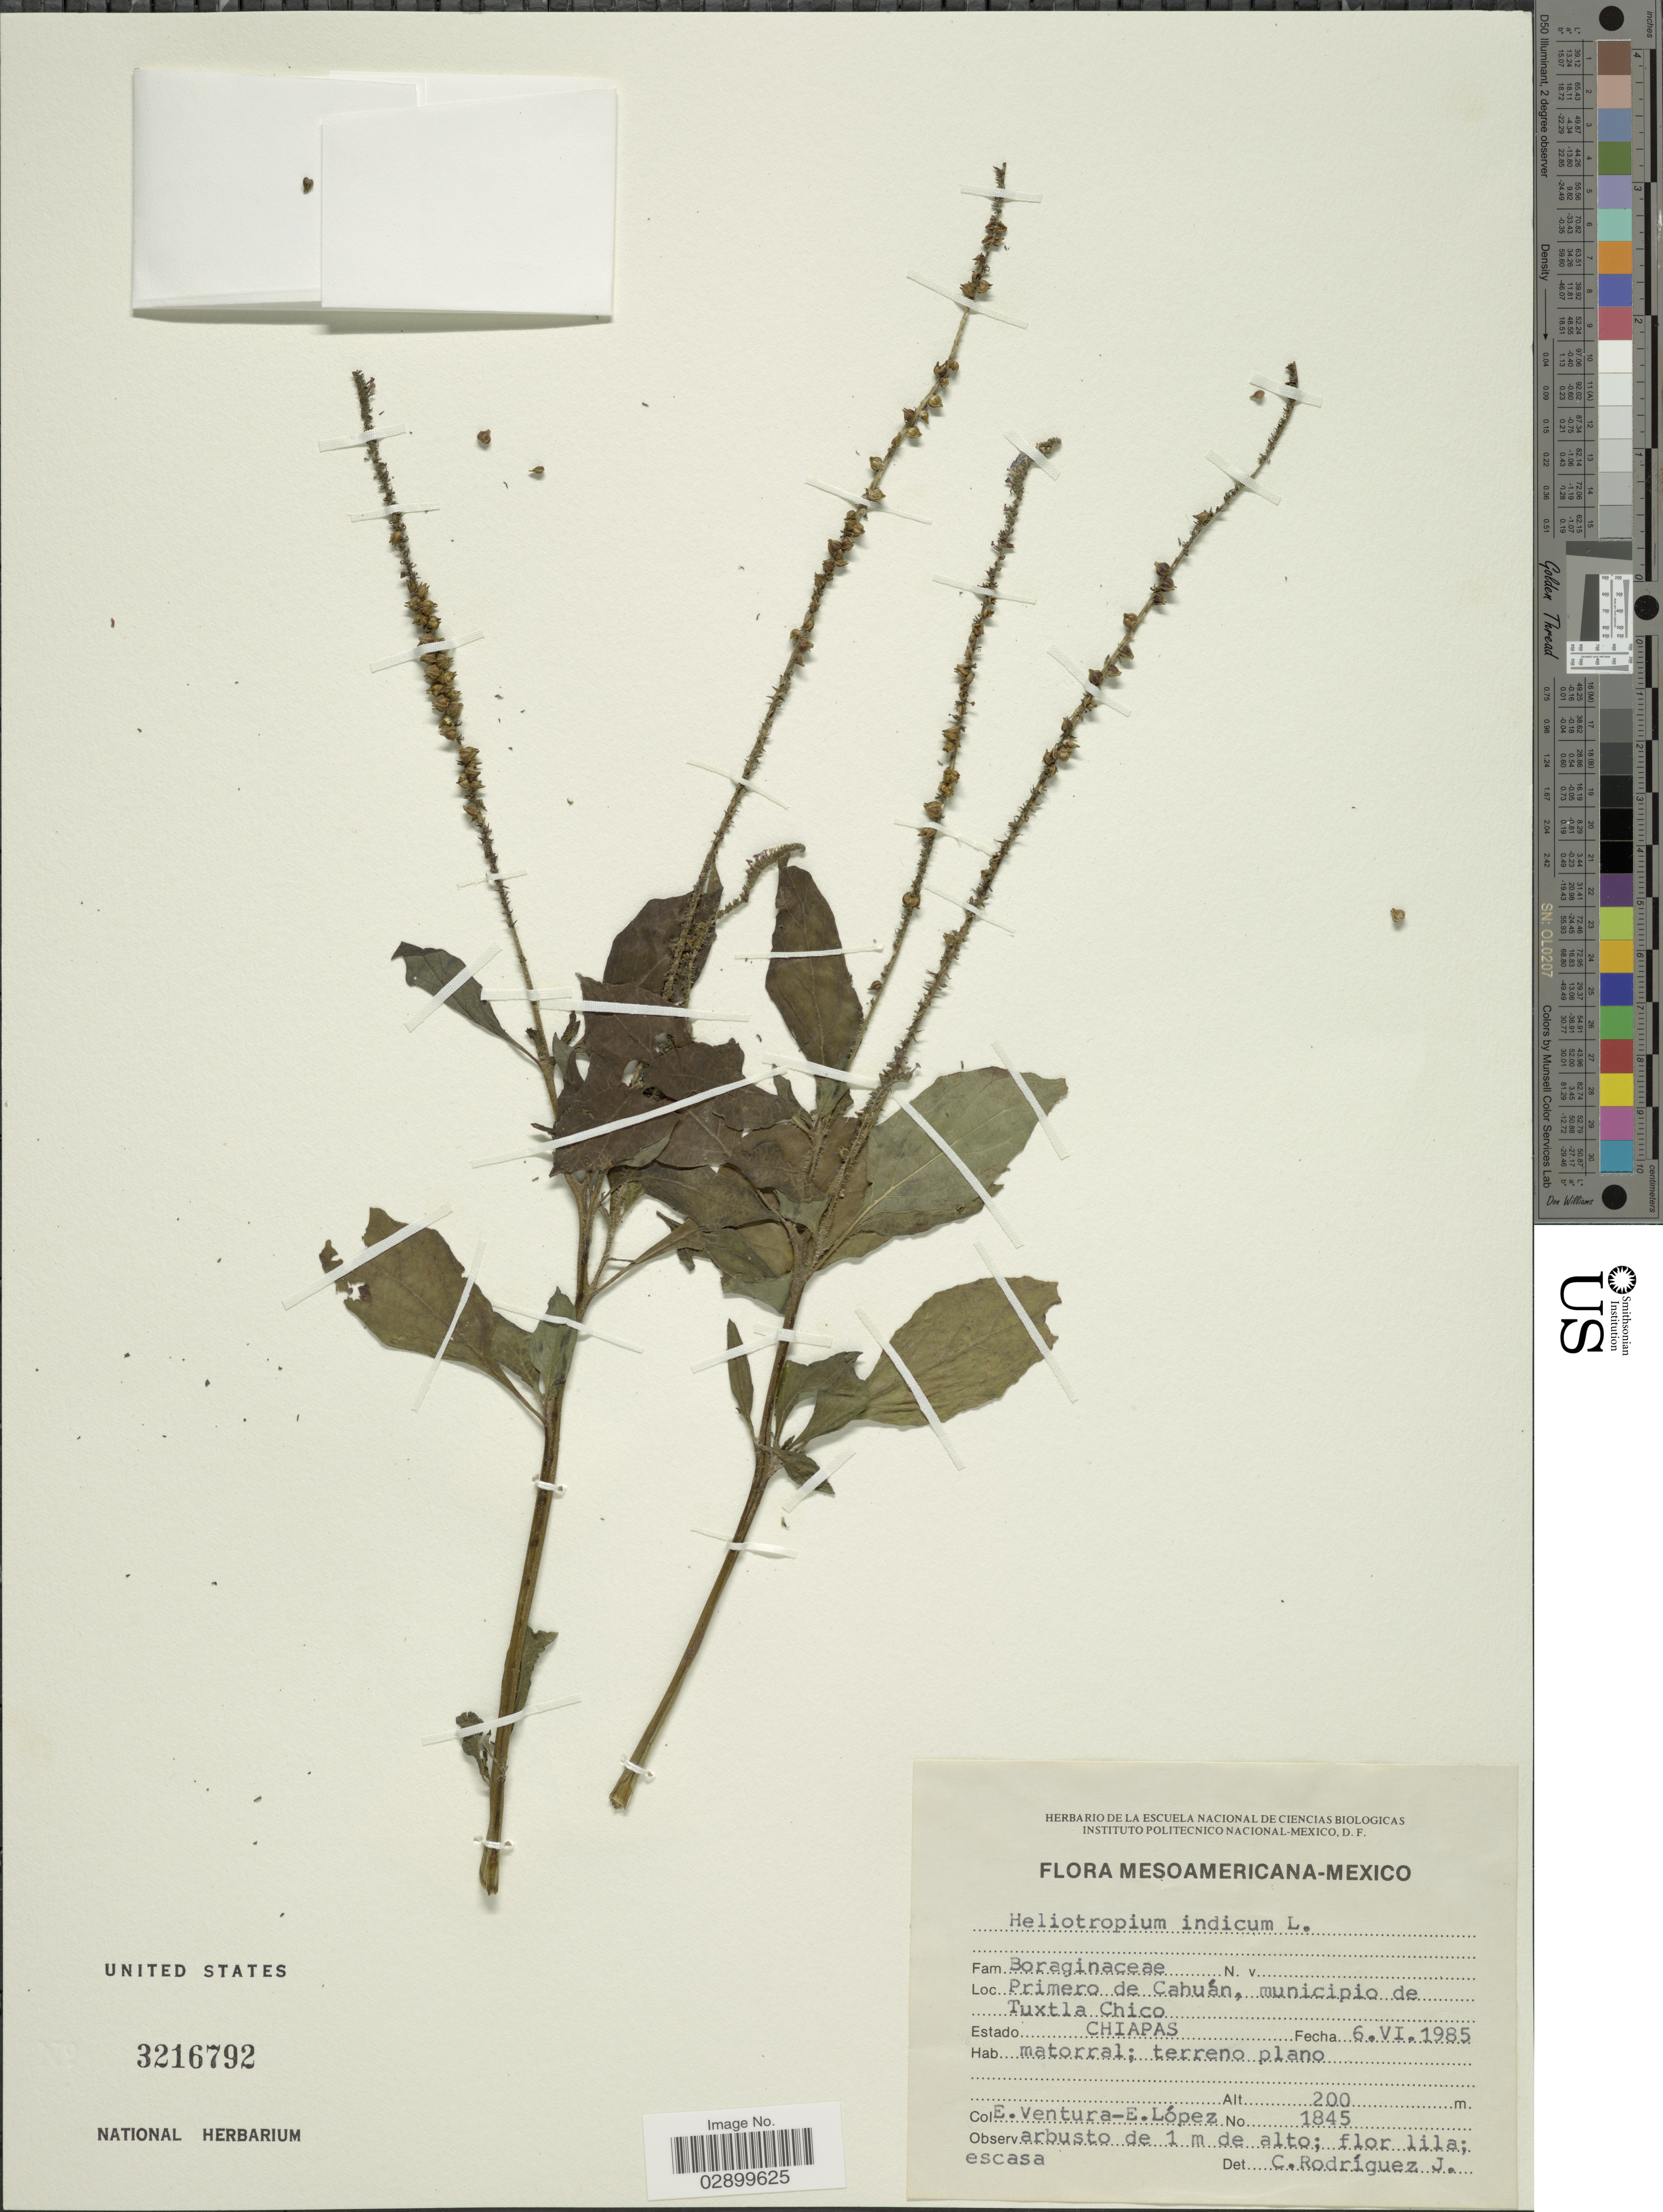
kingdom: Plantae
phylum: Tracheophyta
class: Magnoliopsida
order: Boraginales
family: Heliotropiaceae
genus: Heliotropium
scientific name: Heliotropium indicum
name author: L.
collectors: E. Ventura & E. López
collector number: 1845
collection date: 1985-06-06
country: Mexico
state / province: Chiapas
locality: Primero de Cahuán, municipio de Tuxtla Chico.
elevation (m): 200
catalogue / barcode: US 3216792